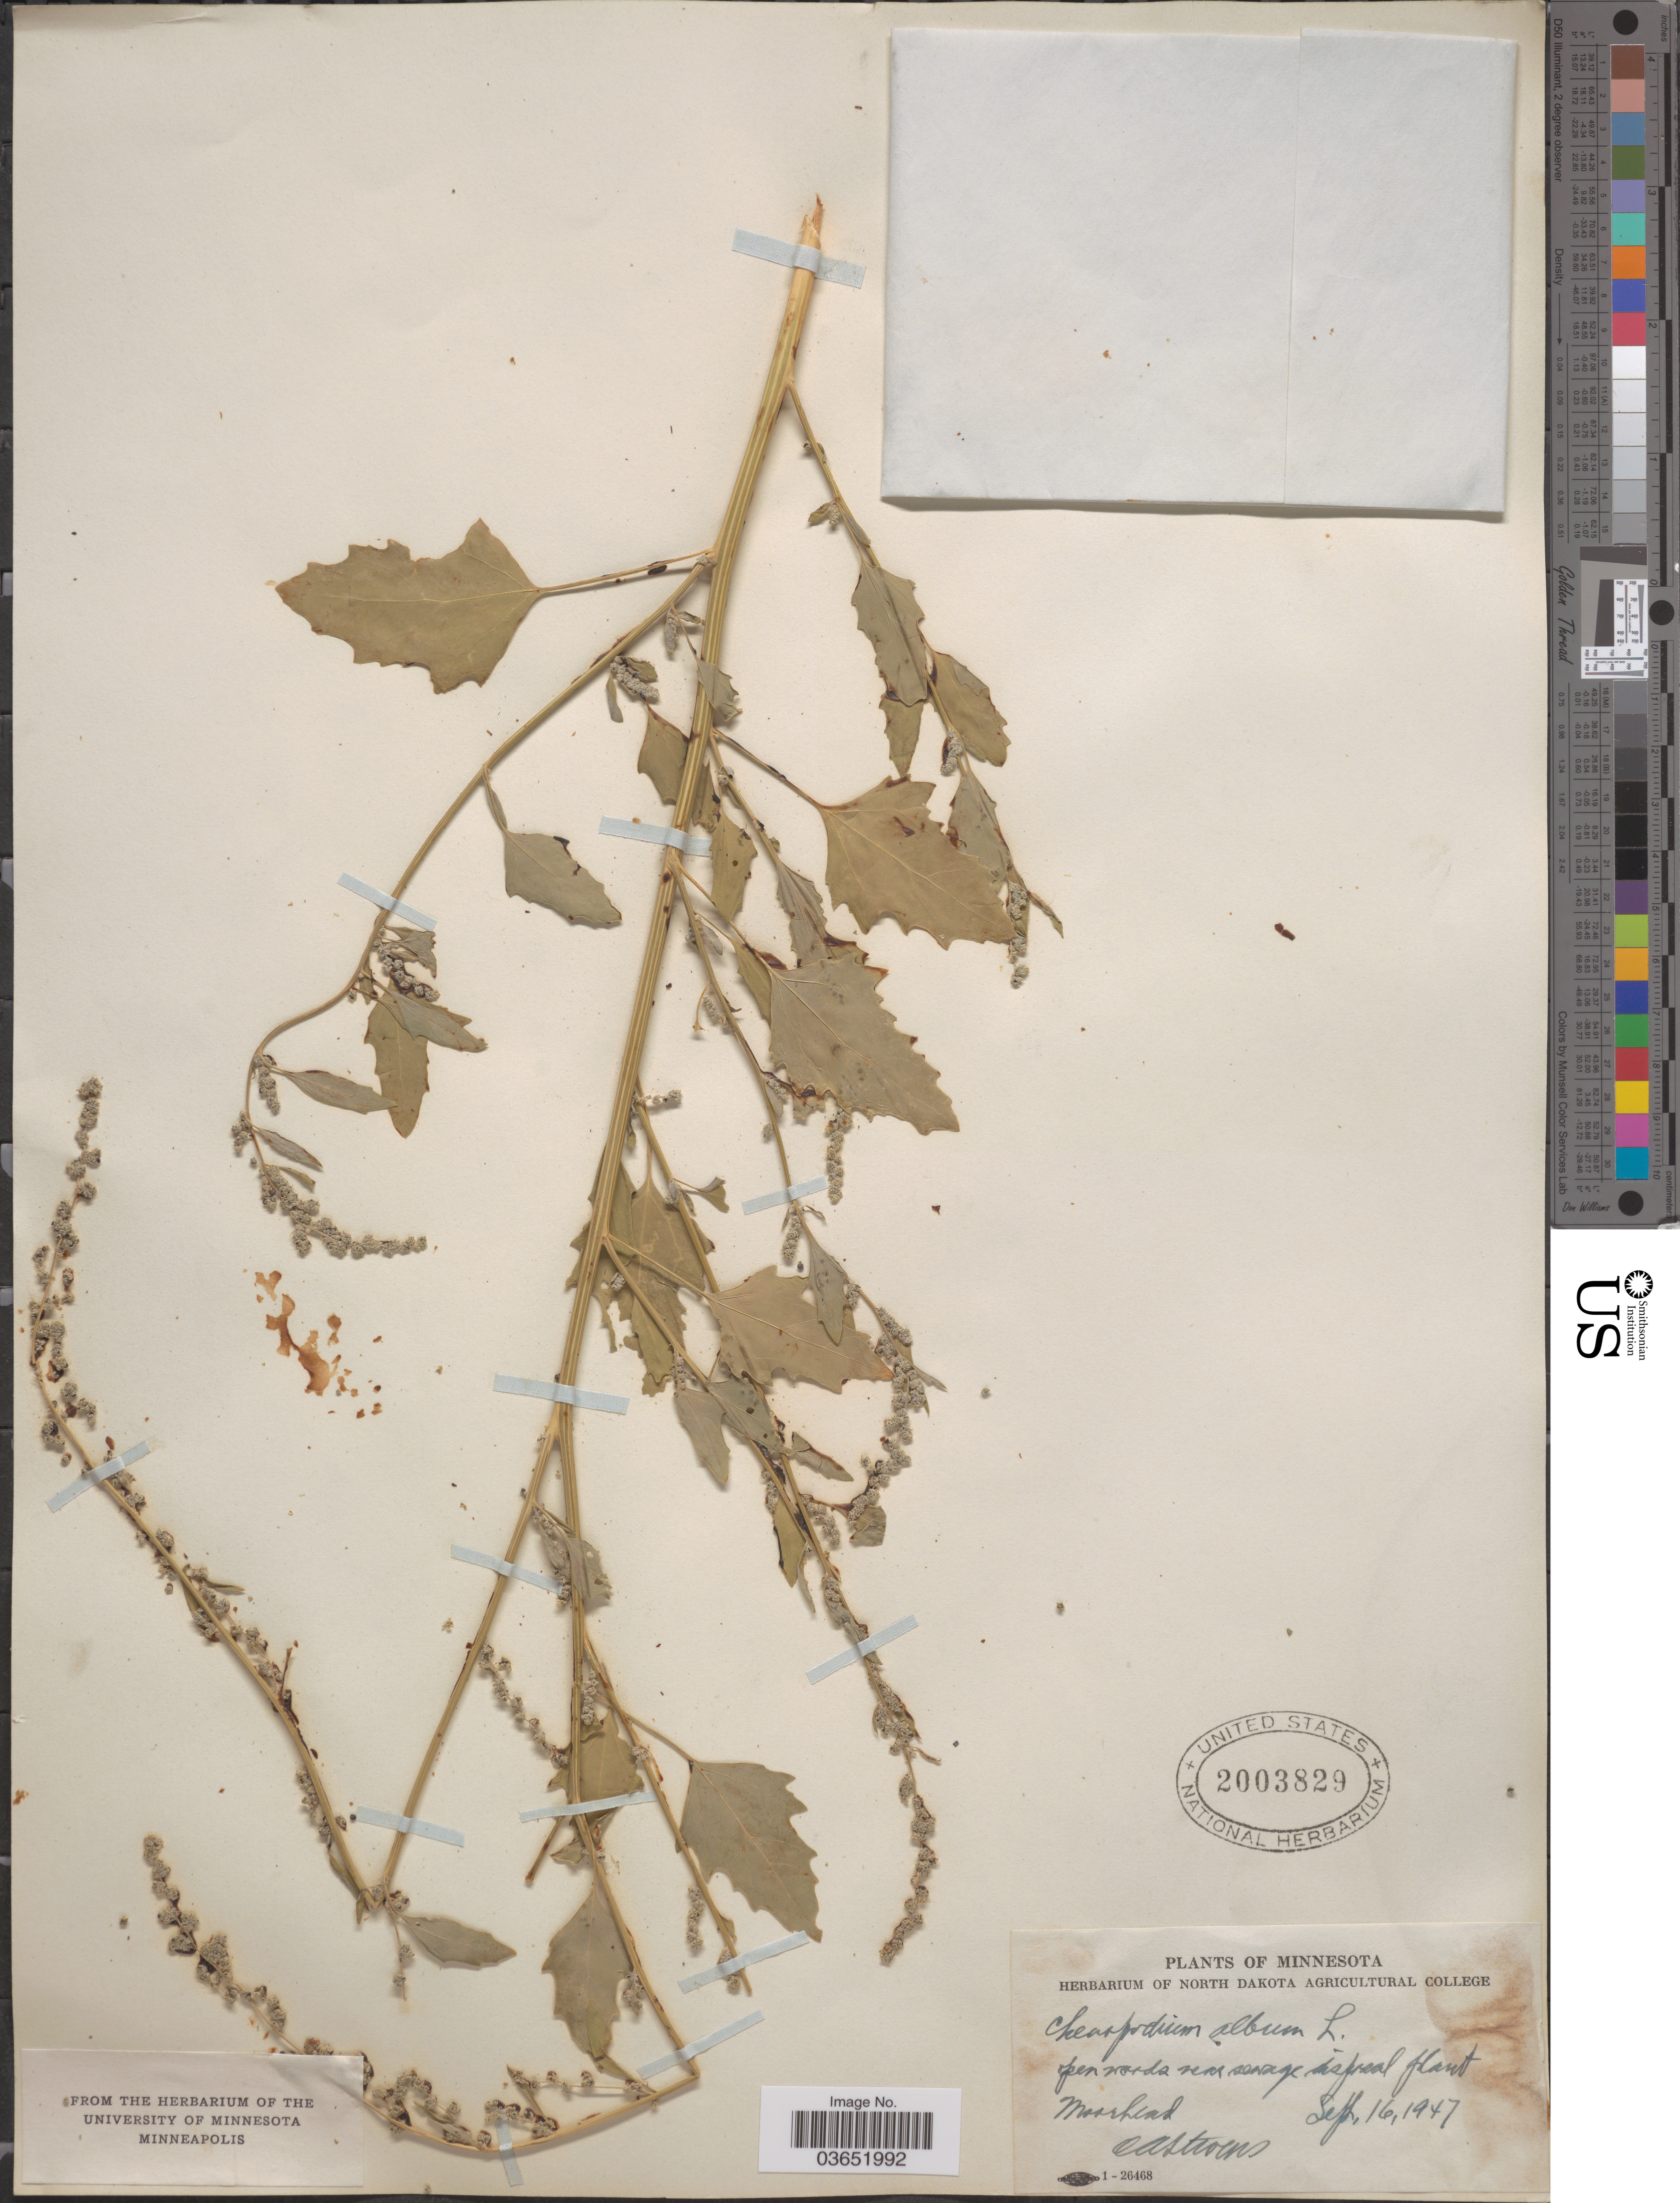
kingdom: Plantae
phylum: Tracheophyta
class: Magnoliopsida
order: Caryophyllales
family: Amaranthaceae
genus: Chenopodium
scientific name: Chenopodium album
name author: L.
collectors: O. A. Stevens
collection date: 1947-09-16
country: United States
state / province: Minnesota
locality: Moorhead.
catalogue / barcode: US 2003829